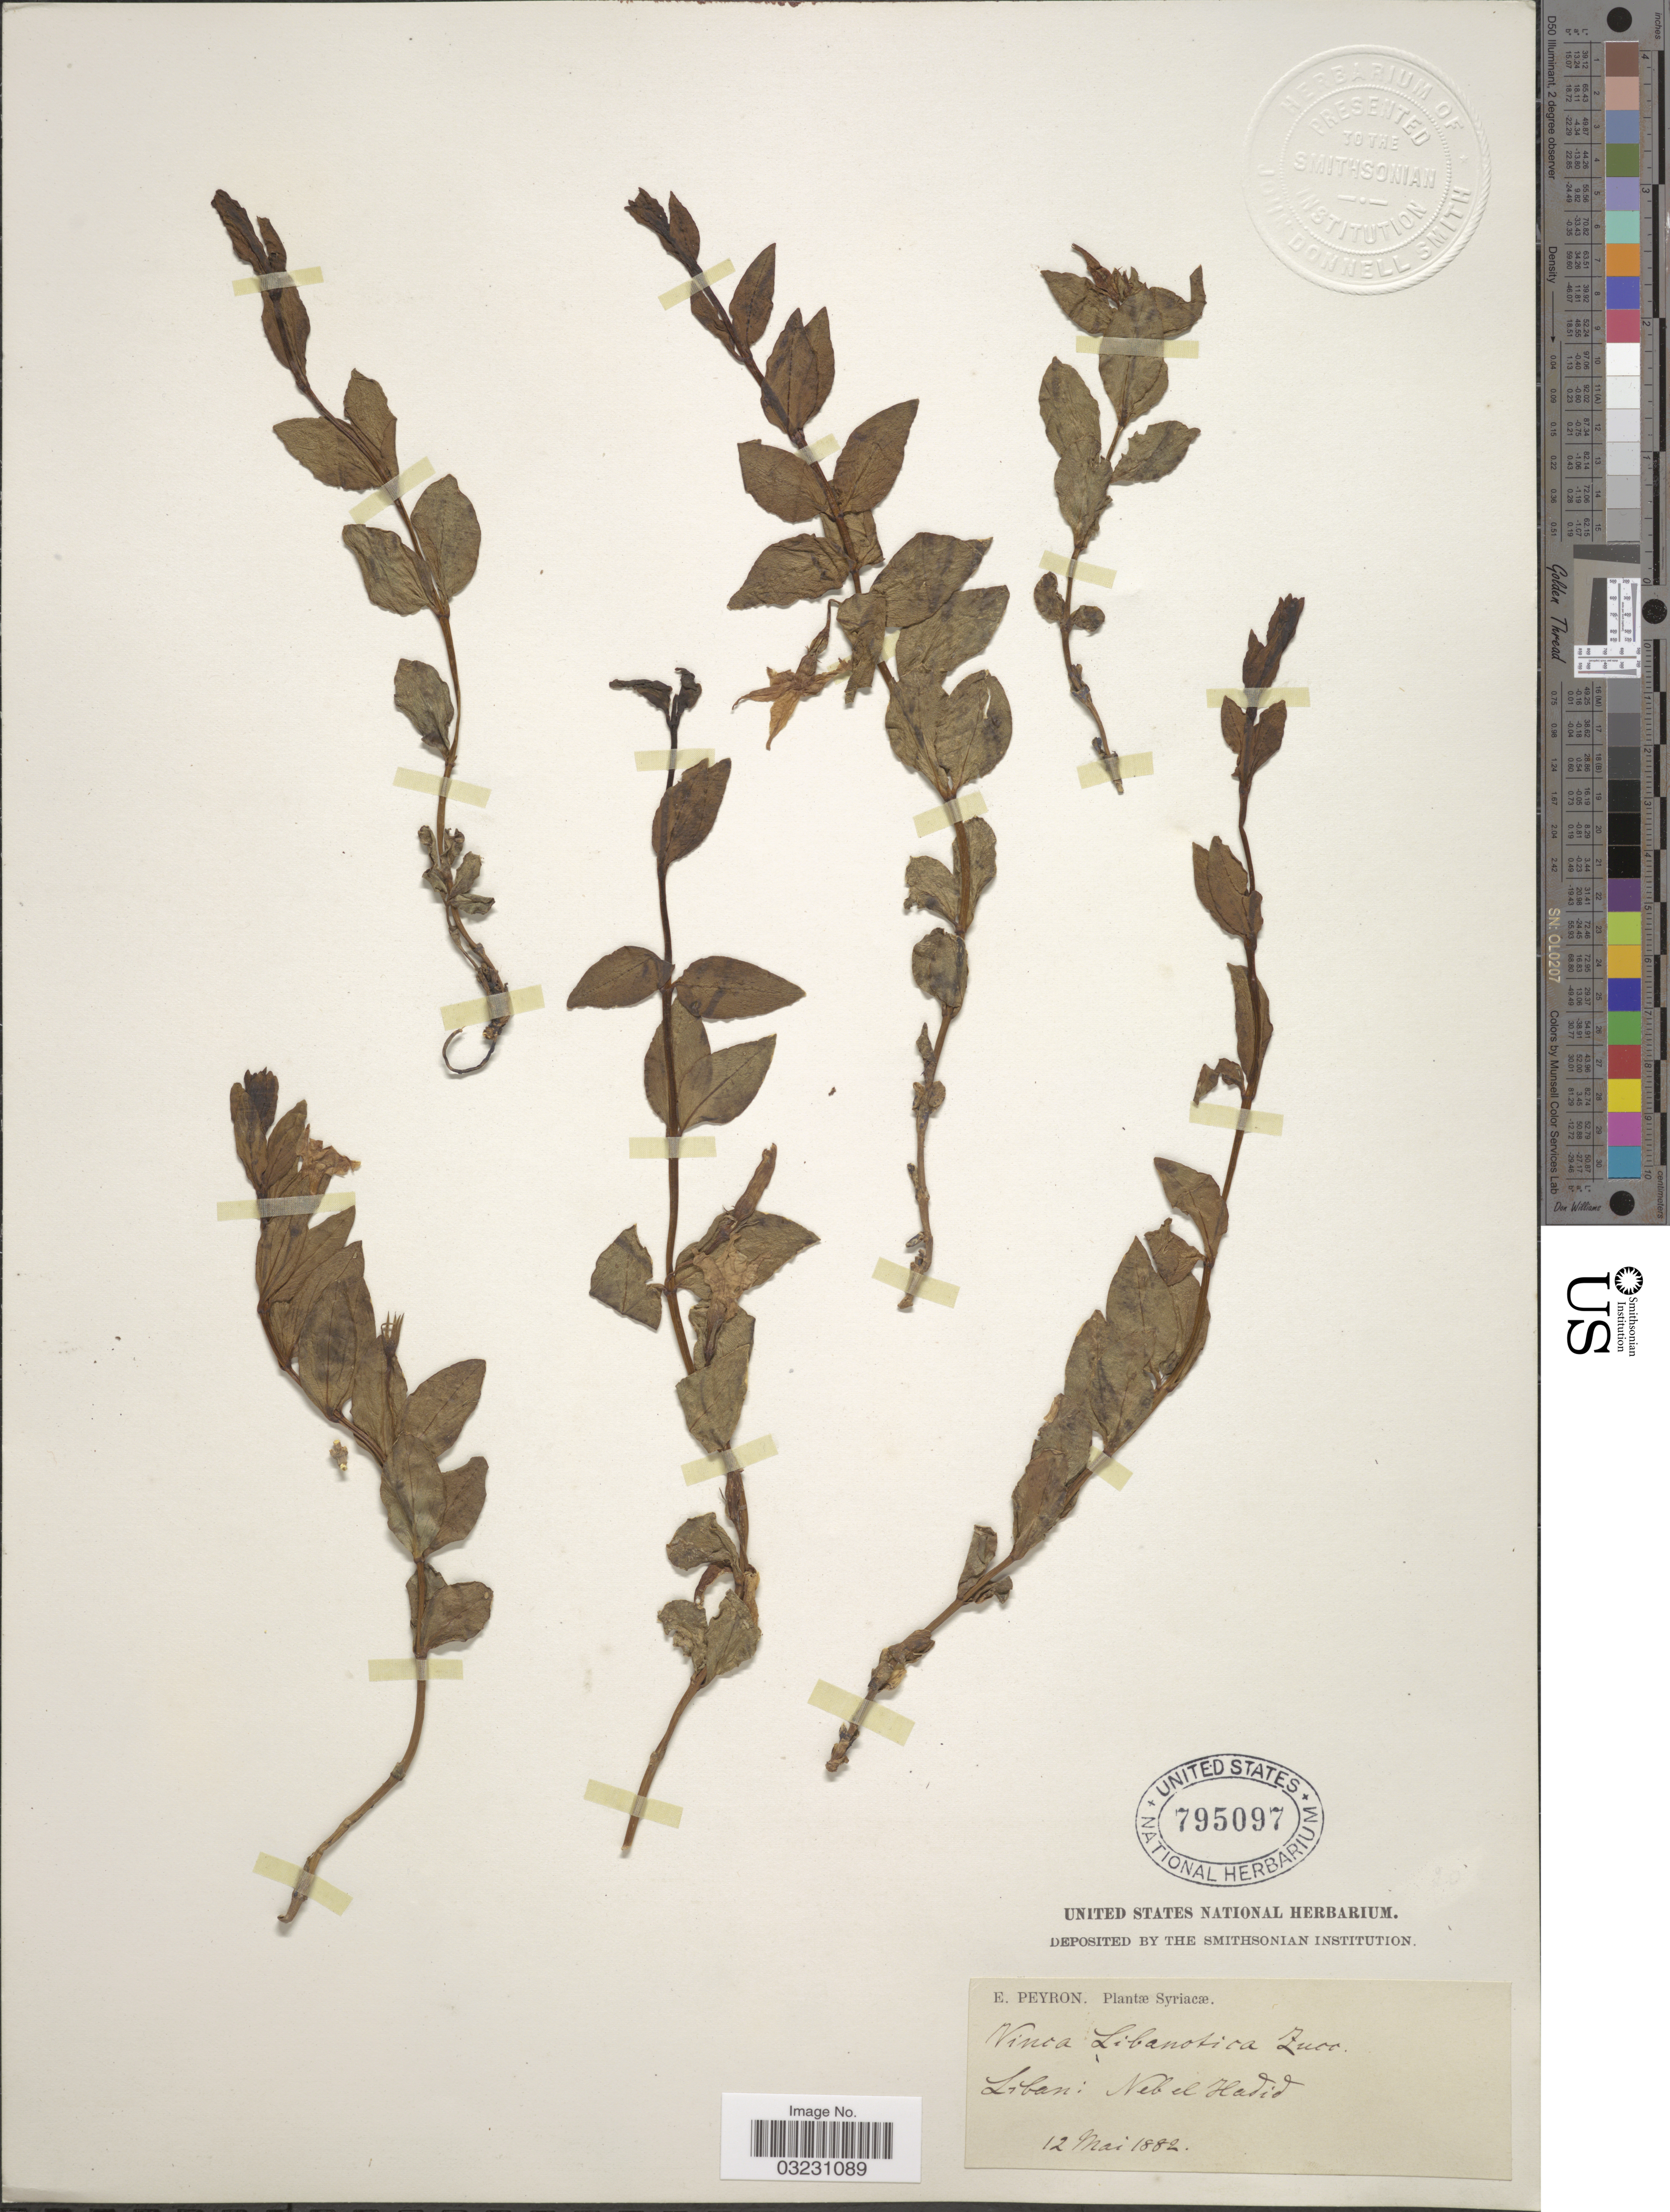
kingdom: Plantae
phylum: Tracheophyta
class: Magnoliopsida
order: Gentianales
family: Apocynaceae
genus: Vinca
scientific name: Vinca libanotica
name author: Zucc.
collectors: E. Peyron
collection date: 1882-05-12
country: Syria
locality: Syriacæ. Liban: Neb el Hadid.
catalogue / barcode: US 795097